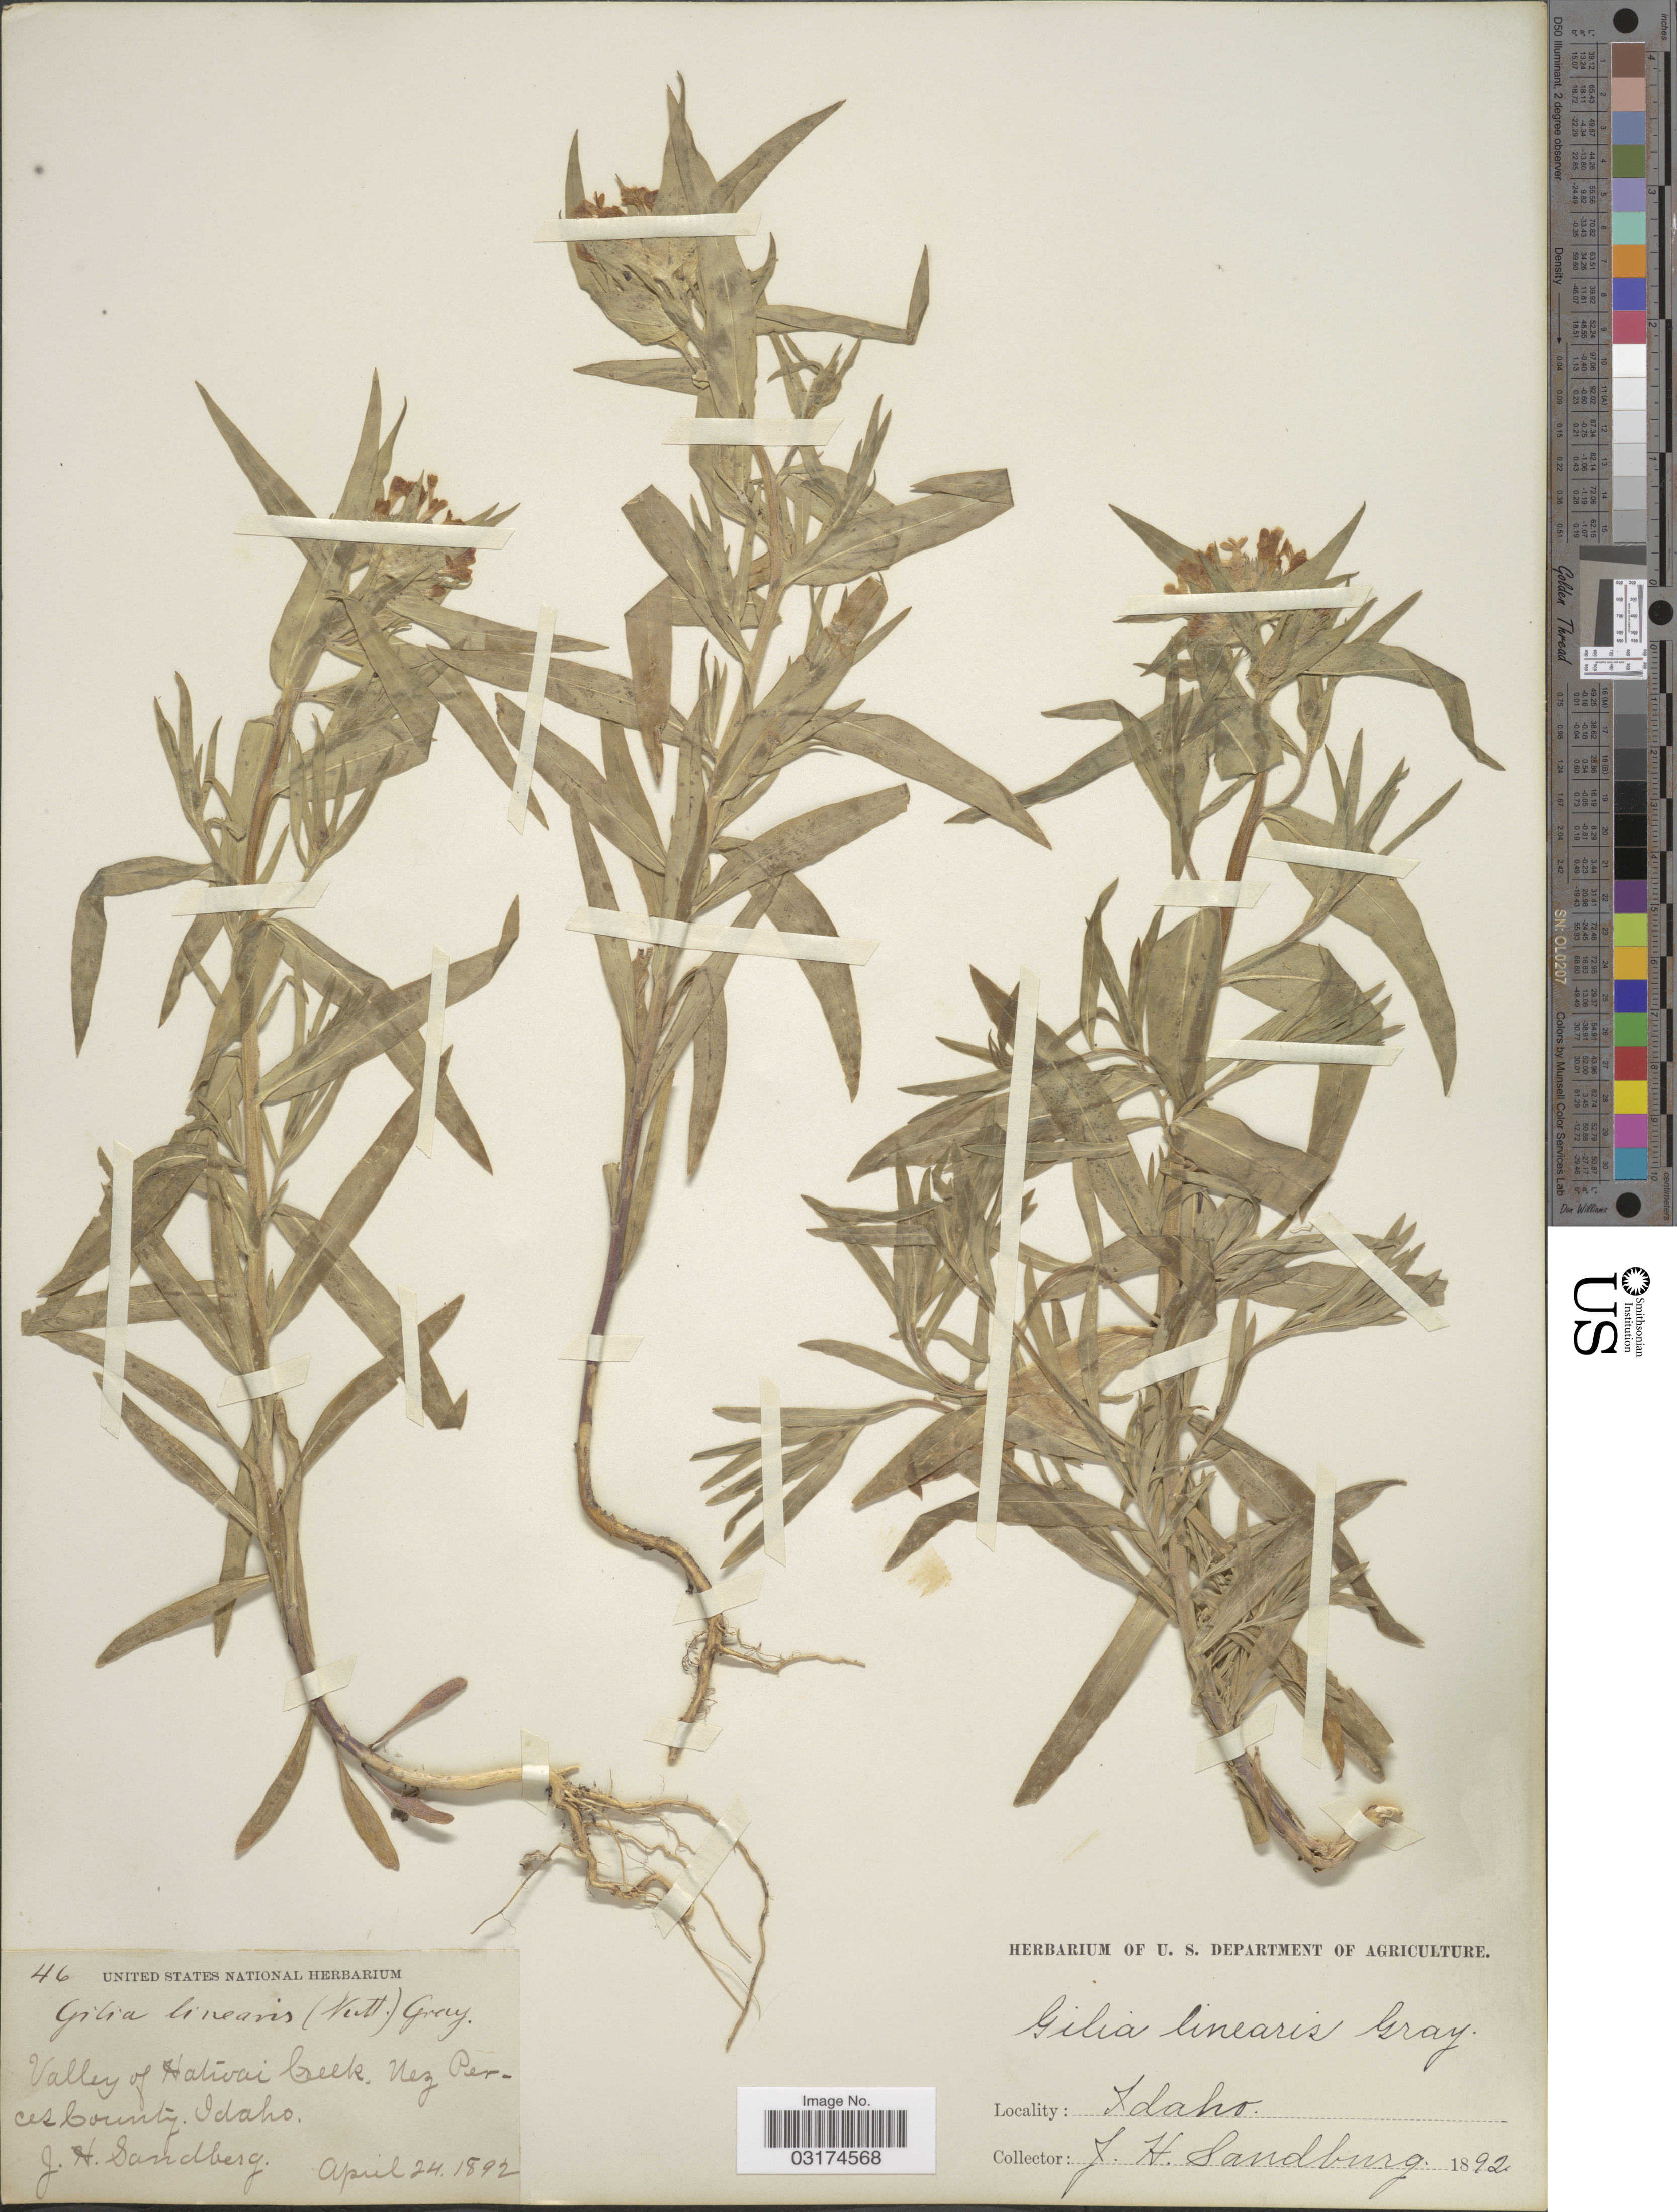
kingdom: Plantae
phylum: Tracheophyta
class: Magnoliopsida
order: Ericales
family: Polemoniaceae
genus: Collomia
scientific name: Collomia linearis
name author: Nutt.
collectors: J. H. Sandberg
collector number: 46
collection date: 1892-04-24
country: United States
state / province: Idaho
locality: Valley of Hatwai Creek. Nez Perces County.